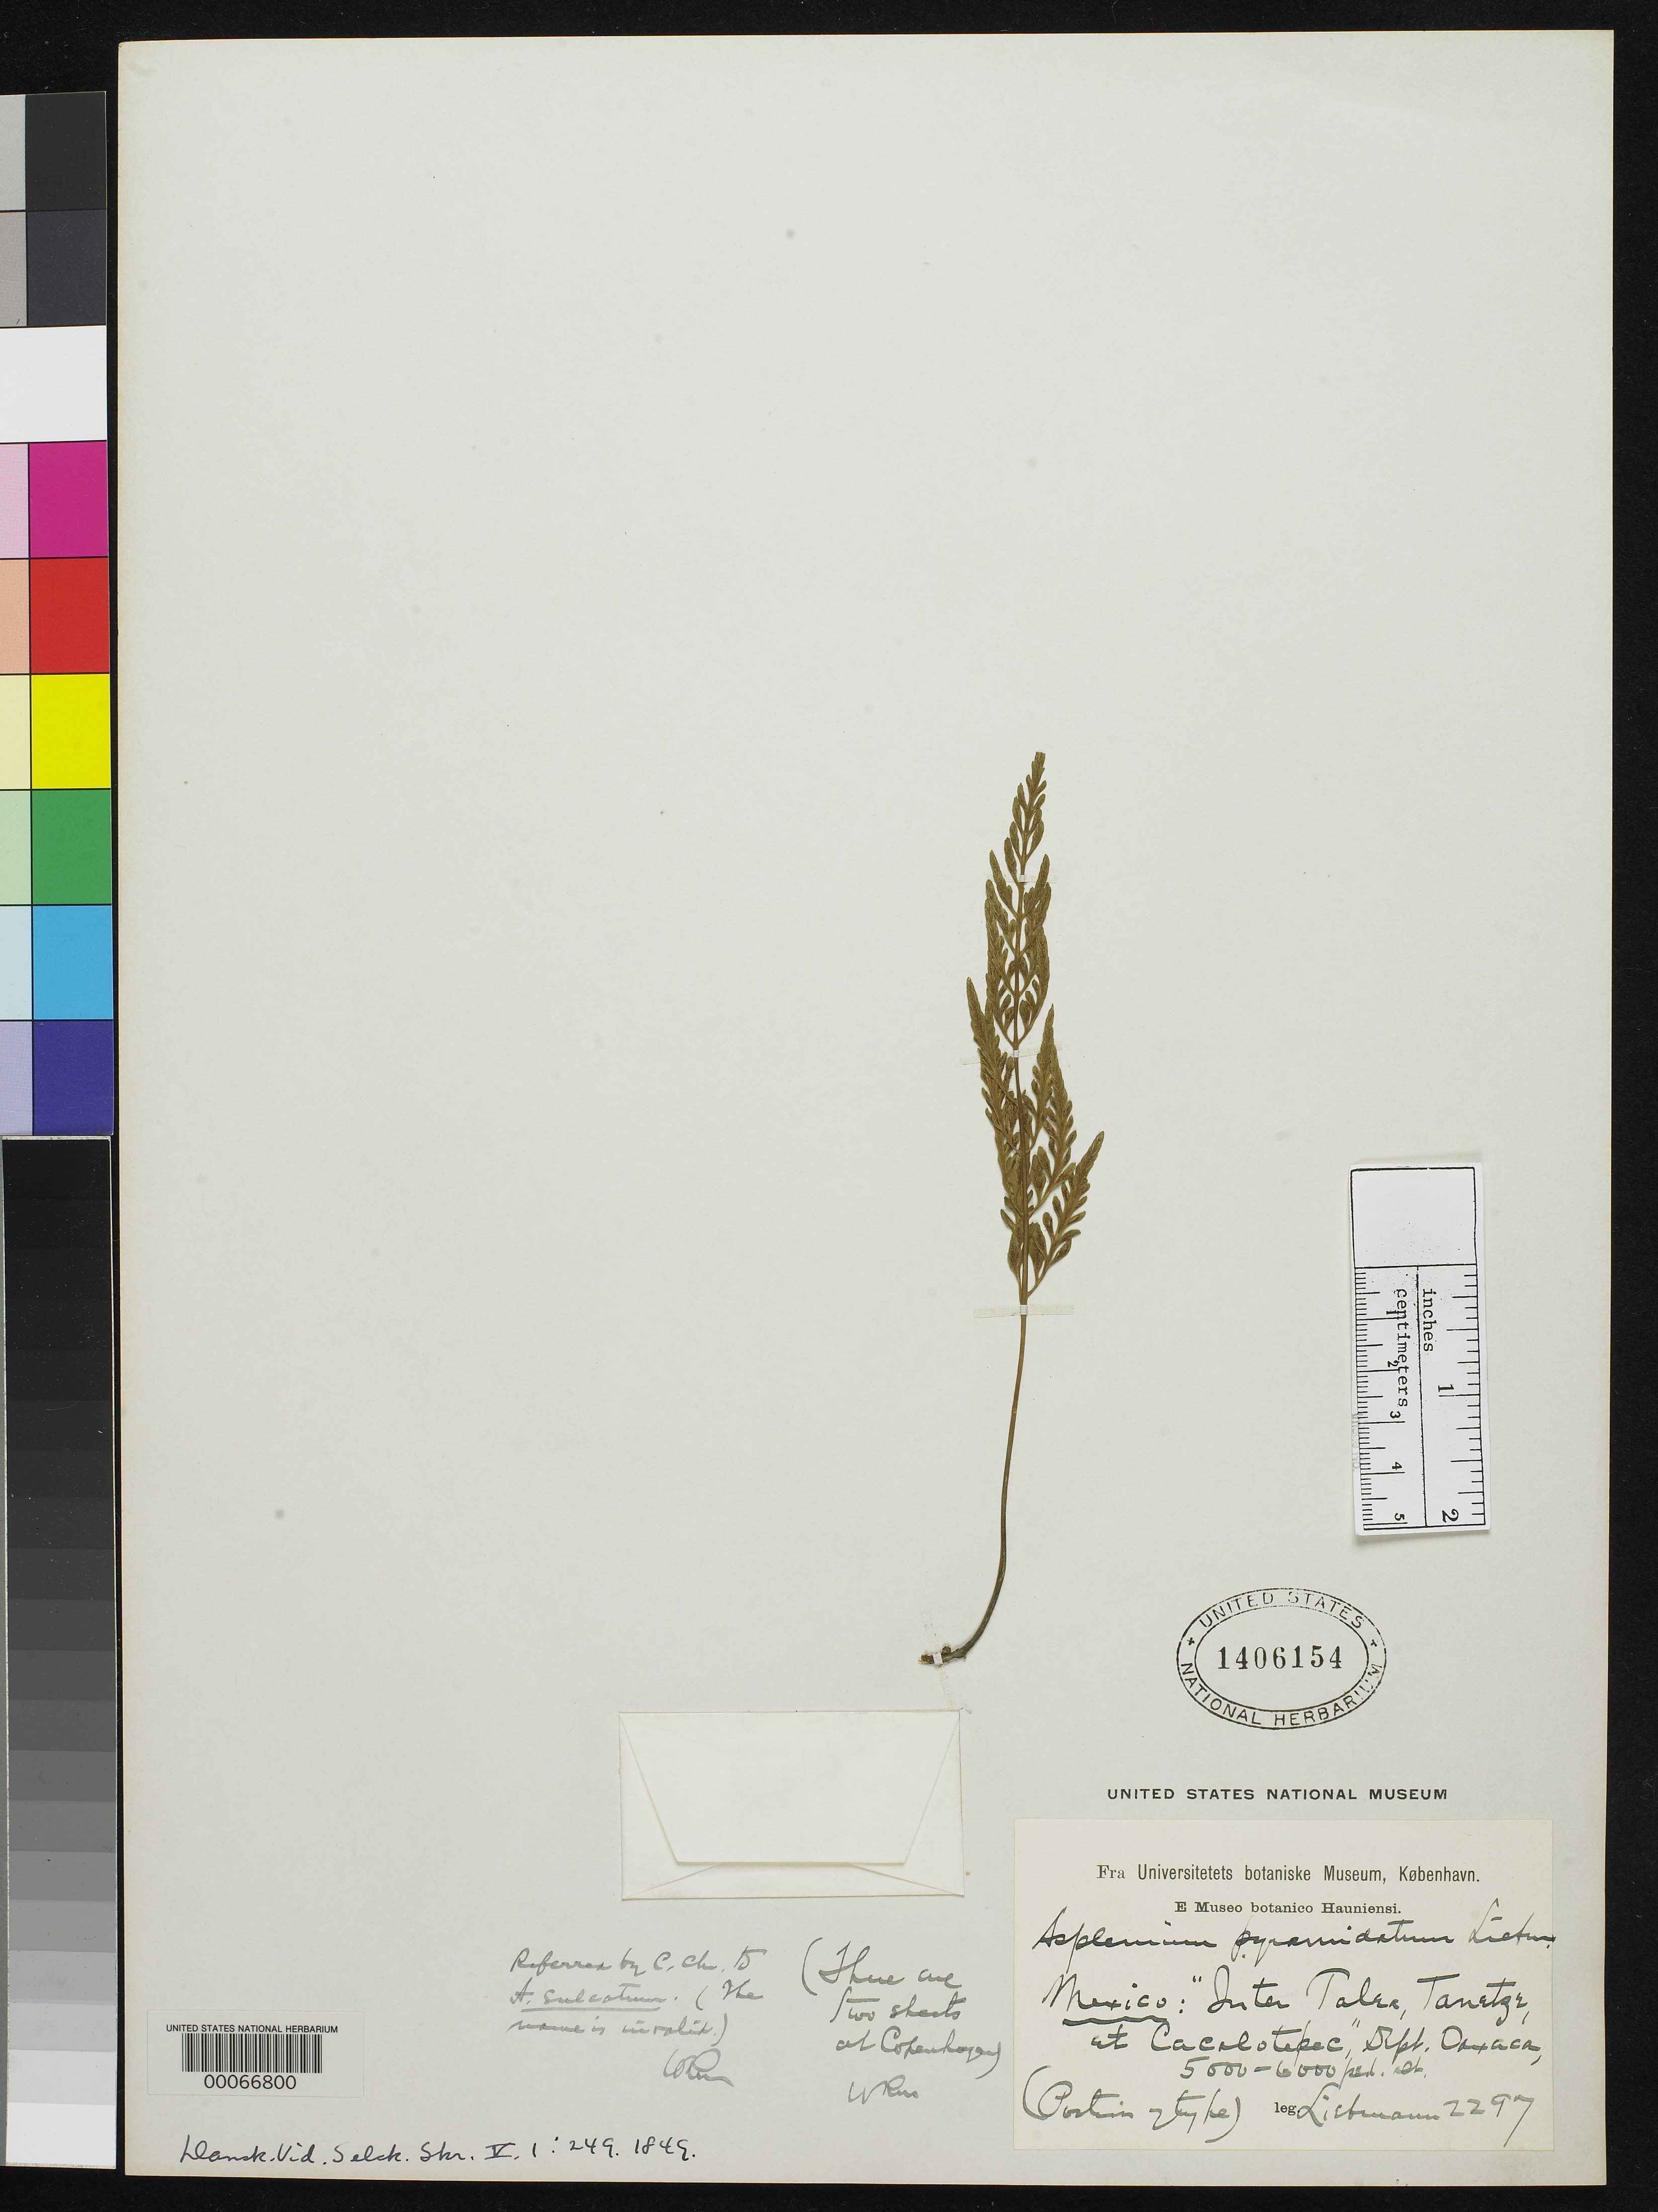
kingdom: Plantae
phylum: Tracheophyta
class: Polypodiopsida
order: Polypodiales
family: Aspleniaceae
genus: Asplenium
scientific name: Asplenium pyramidatum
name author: Liebm.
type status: Type Fragment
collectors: F. M. Liebmann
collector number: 2297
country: Mexico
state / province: Oaxaca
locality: Inter Talea, Tanetge et Cachalotepec.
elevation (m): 1524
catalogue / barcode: US 1406154